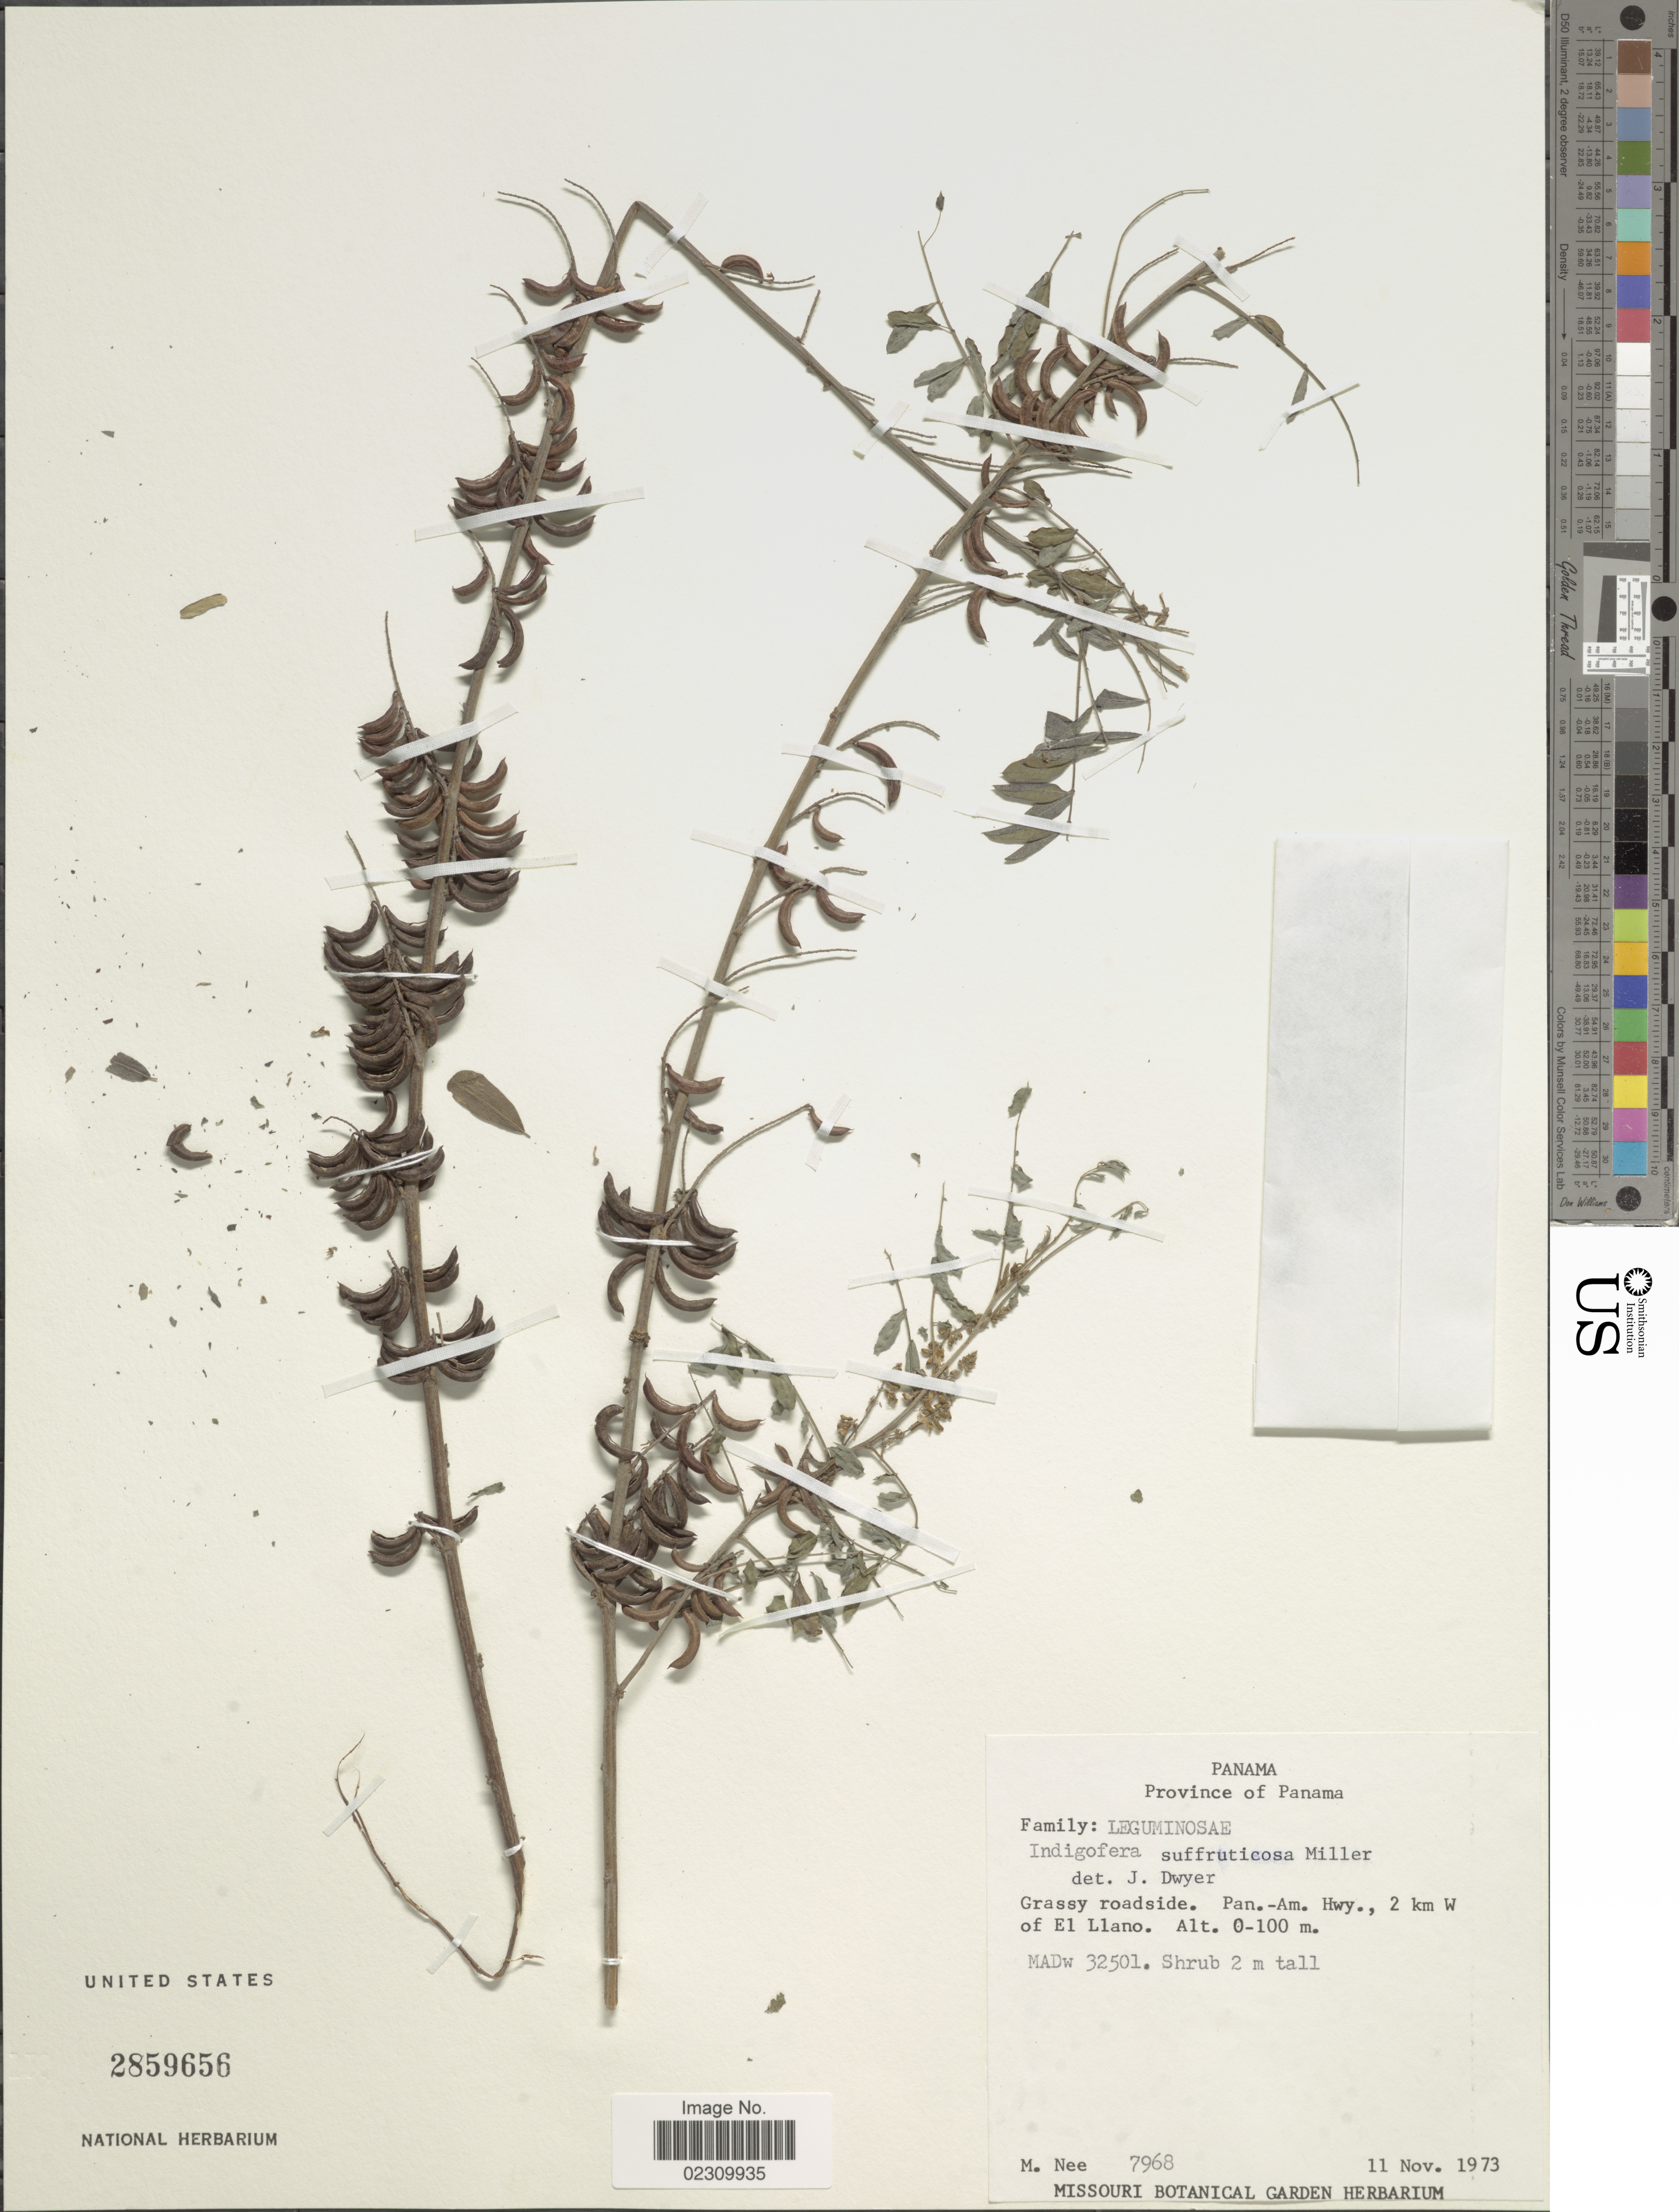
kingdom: Plantae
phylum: Tracheophyta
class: Magnoliopsida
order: Fabales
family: Fabaceae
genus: Indigofera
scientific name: Indigofera suffruticosa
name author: Mill.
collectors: M. Nee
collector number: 7968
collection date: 1973-11-11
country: Panama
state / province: Panamá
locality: Pan-Am. Hwy., 2 km W of El Llano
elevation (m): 0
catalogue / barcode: US 2859656